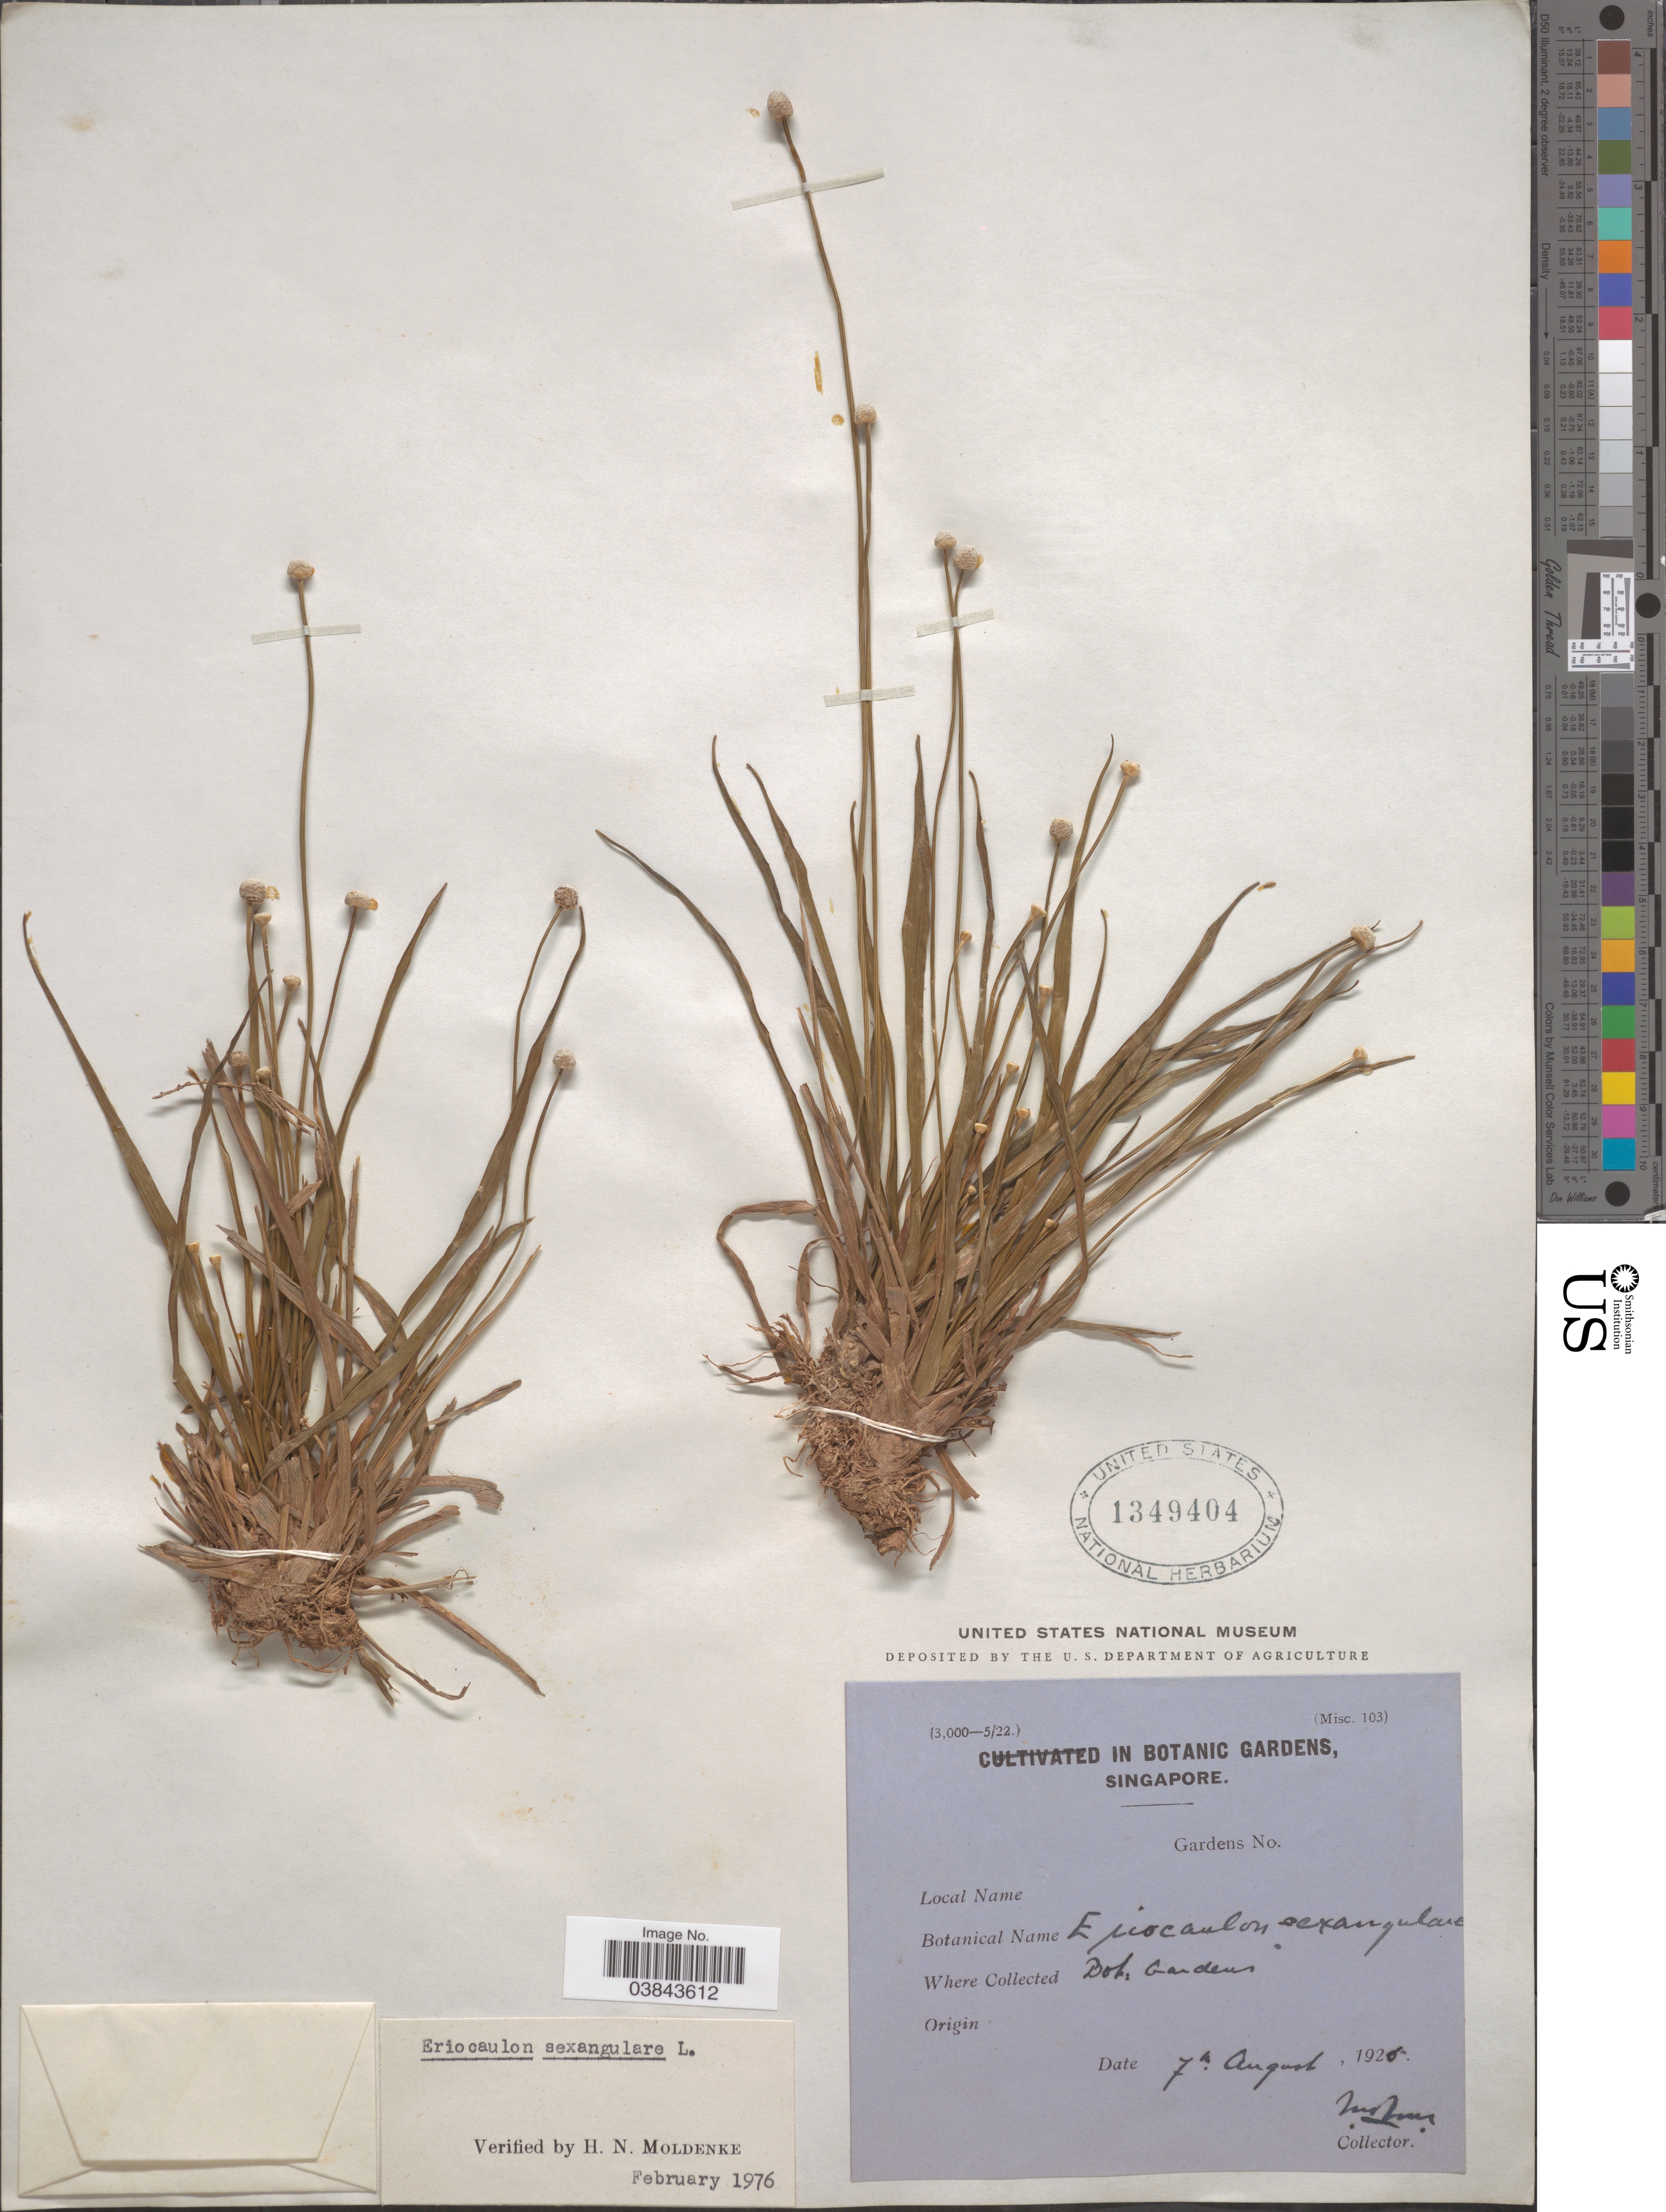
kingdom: Plantae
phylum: Tracheophyta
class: Liliopsida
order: Poales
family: Eriocaulaceae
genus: Eriocaulon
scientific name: Eriocaulon sexangulare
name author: L.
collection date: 1925-08-07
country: Singapore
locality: Botanic Gardens.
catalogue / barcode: US 1349404